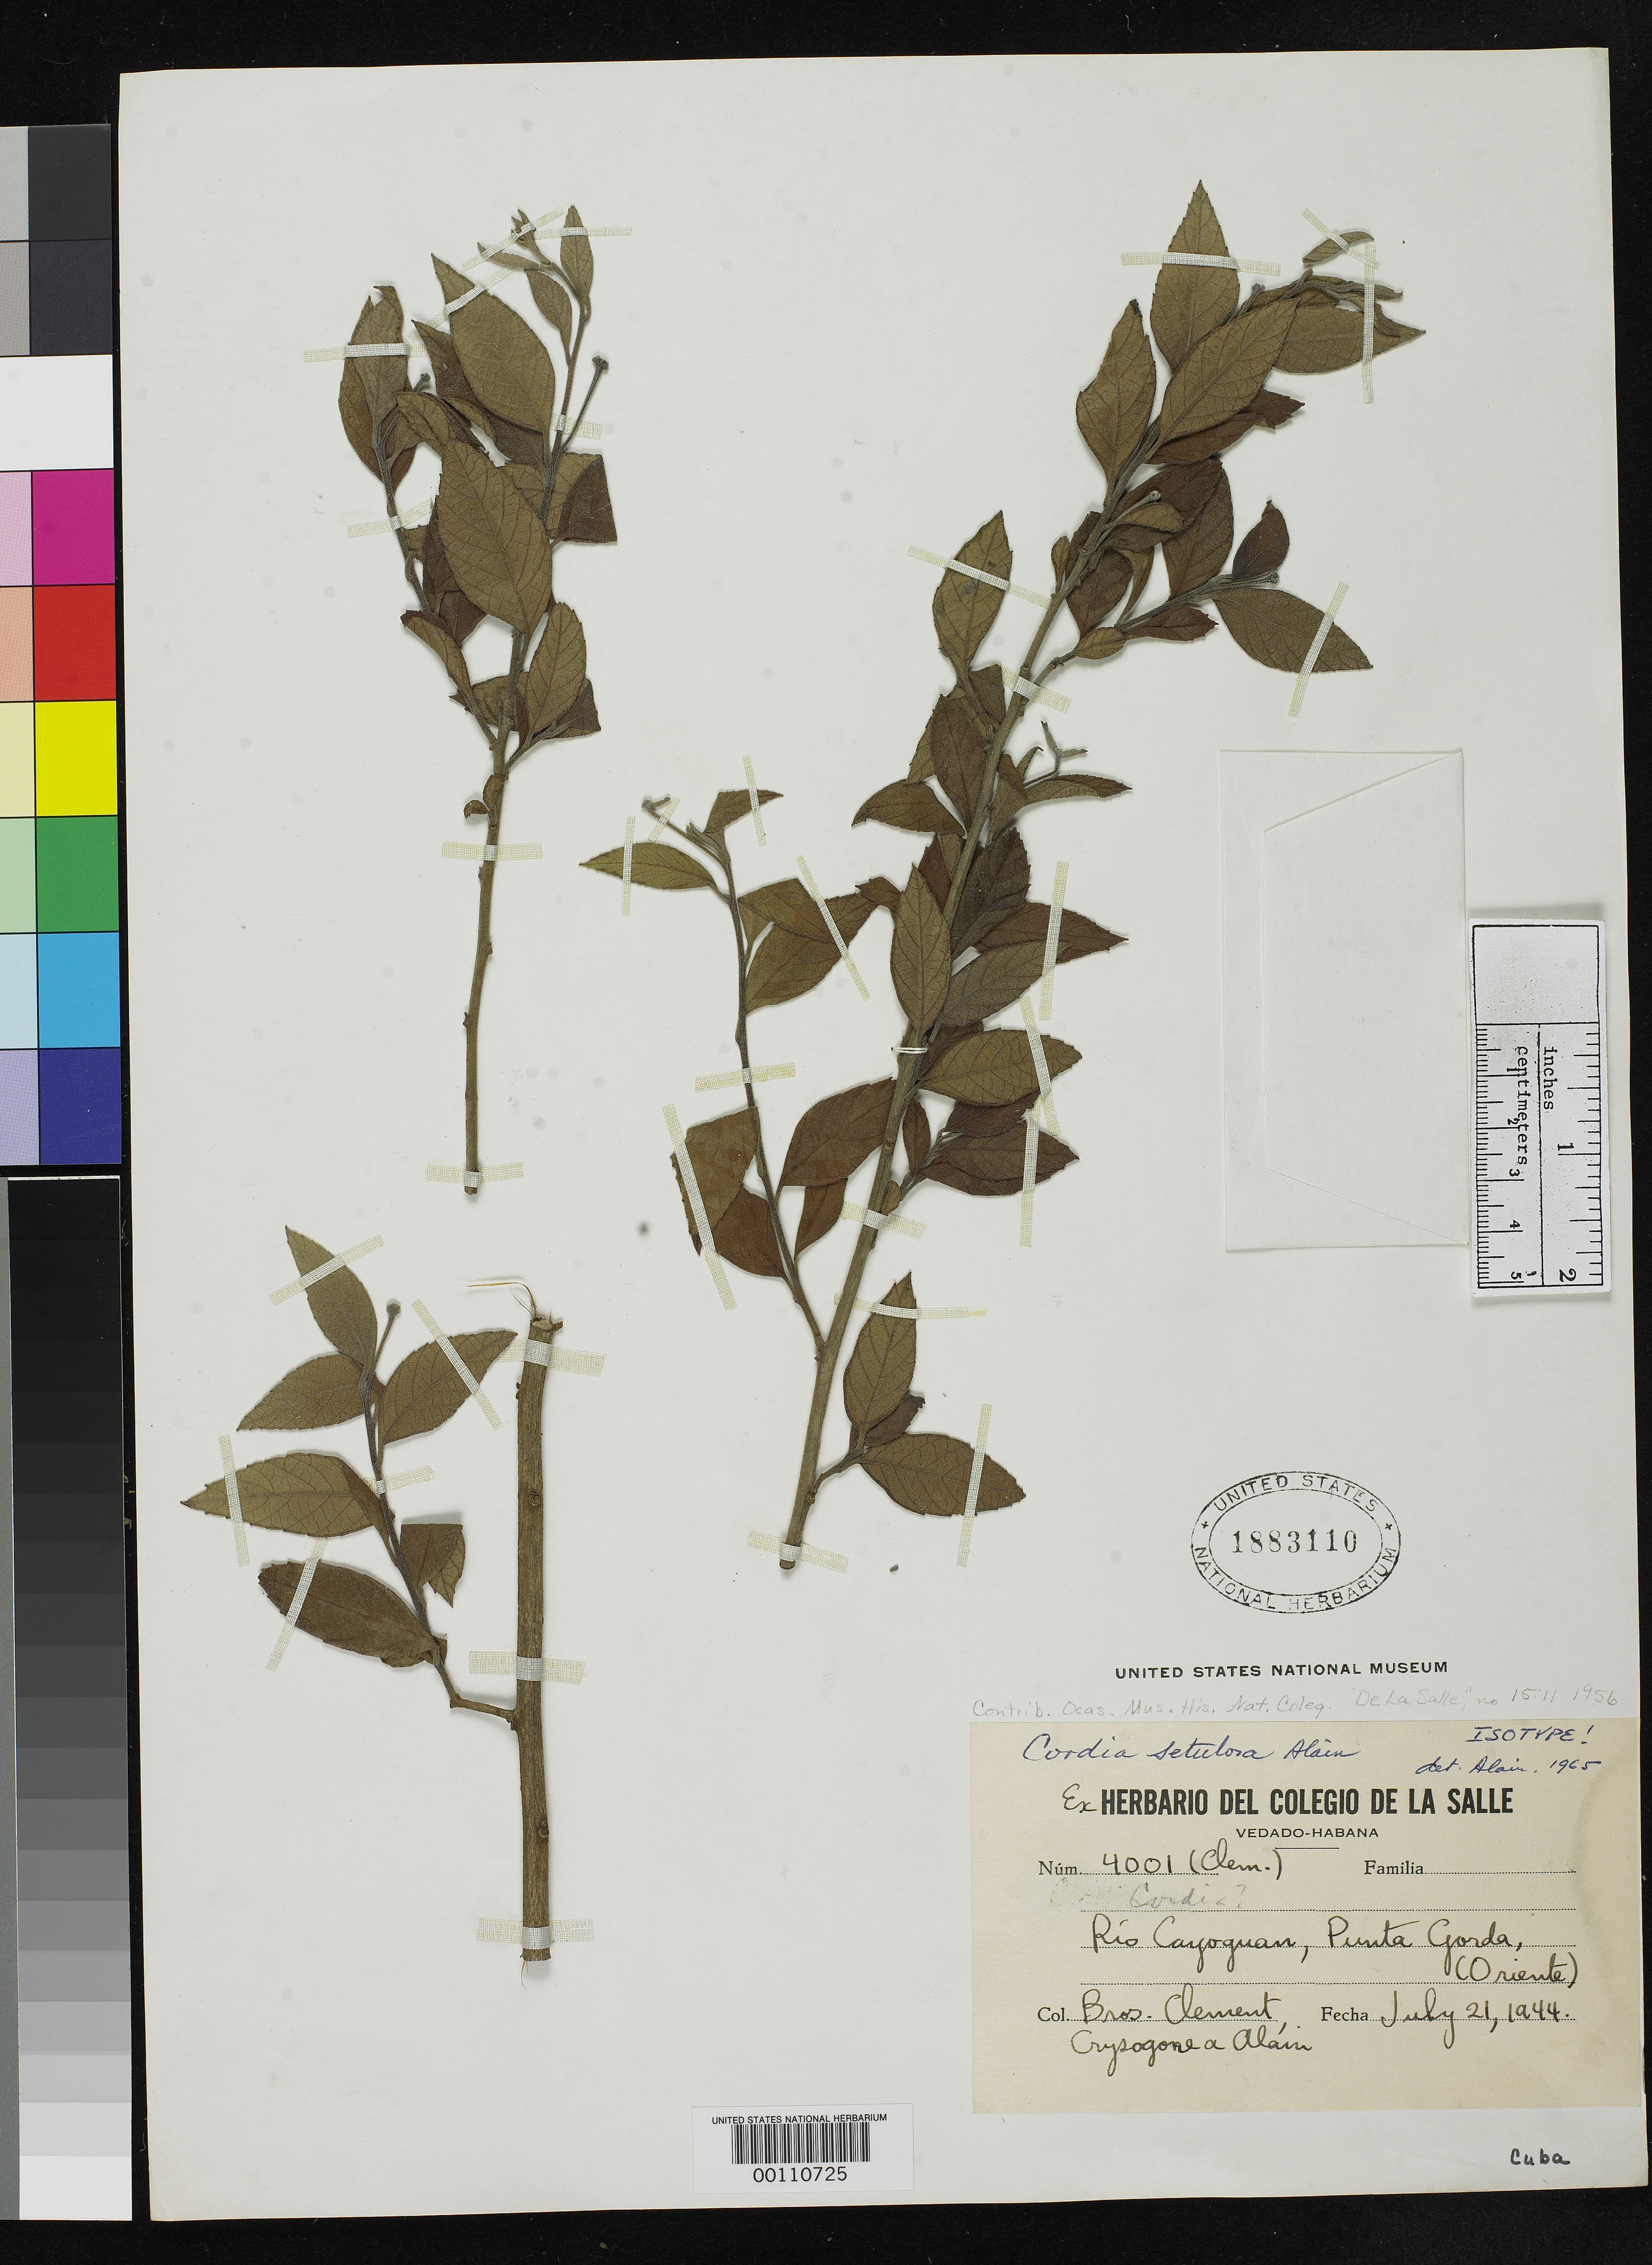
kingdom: Plantae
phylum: Tracheophyta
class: Magnoliopsida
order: Boraginales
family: Cordiaceae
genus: Cordia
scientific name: Cordia setulosa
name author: Alain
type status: Isotype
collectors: A. Clément Téteau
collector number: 4001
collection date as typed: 21 Jul 1944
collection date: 1944-07-21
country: Cuba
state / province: Oriente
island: Greater Antilles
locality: Rio Cayoguan, Puntagorda.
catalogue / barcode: US 1883110